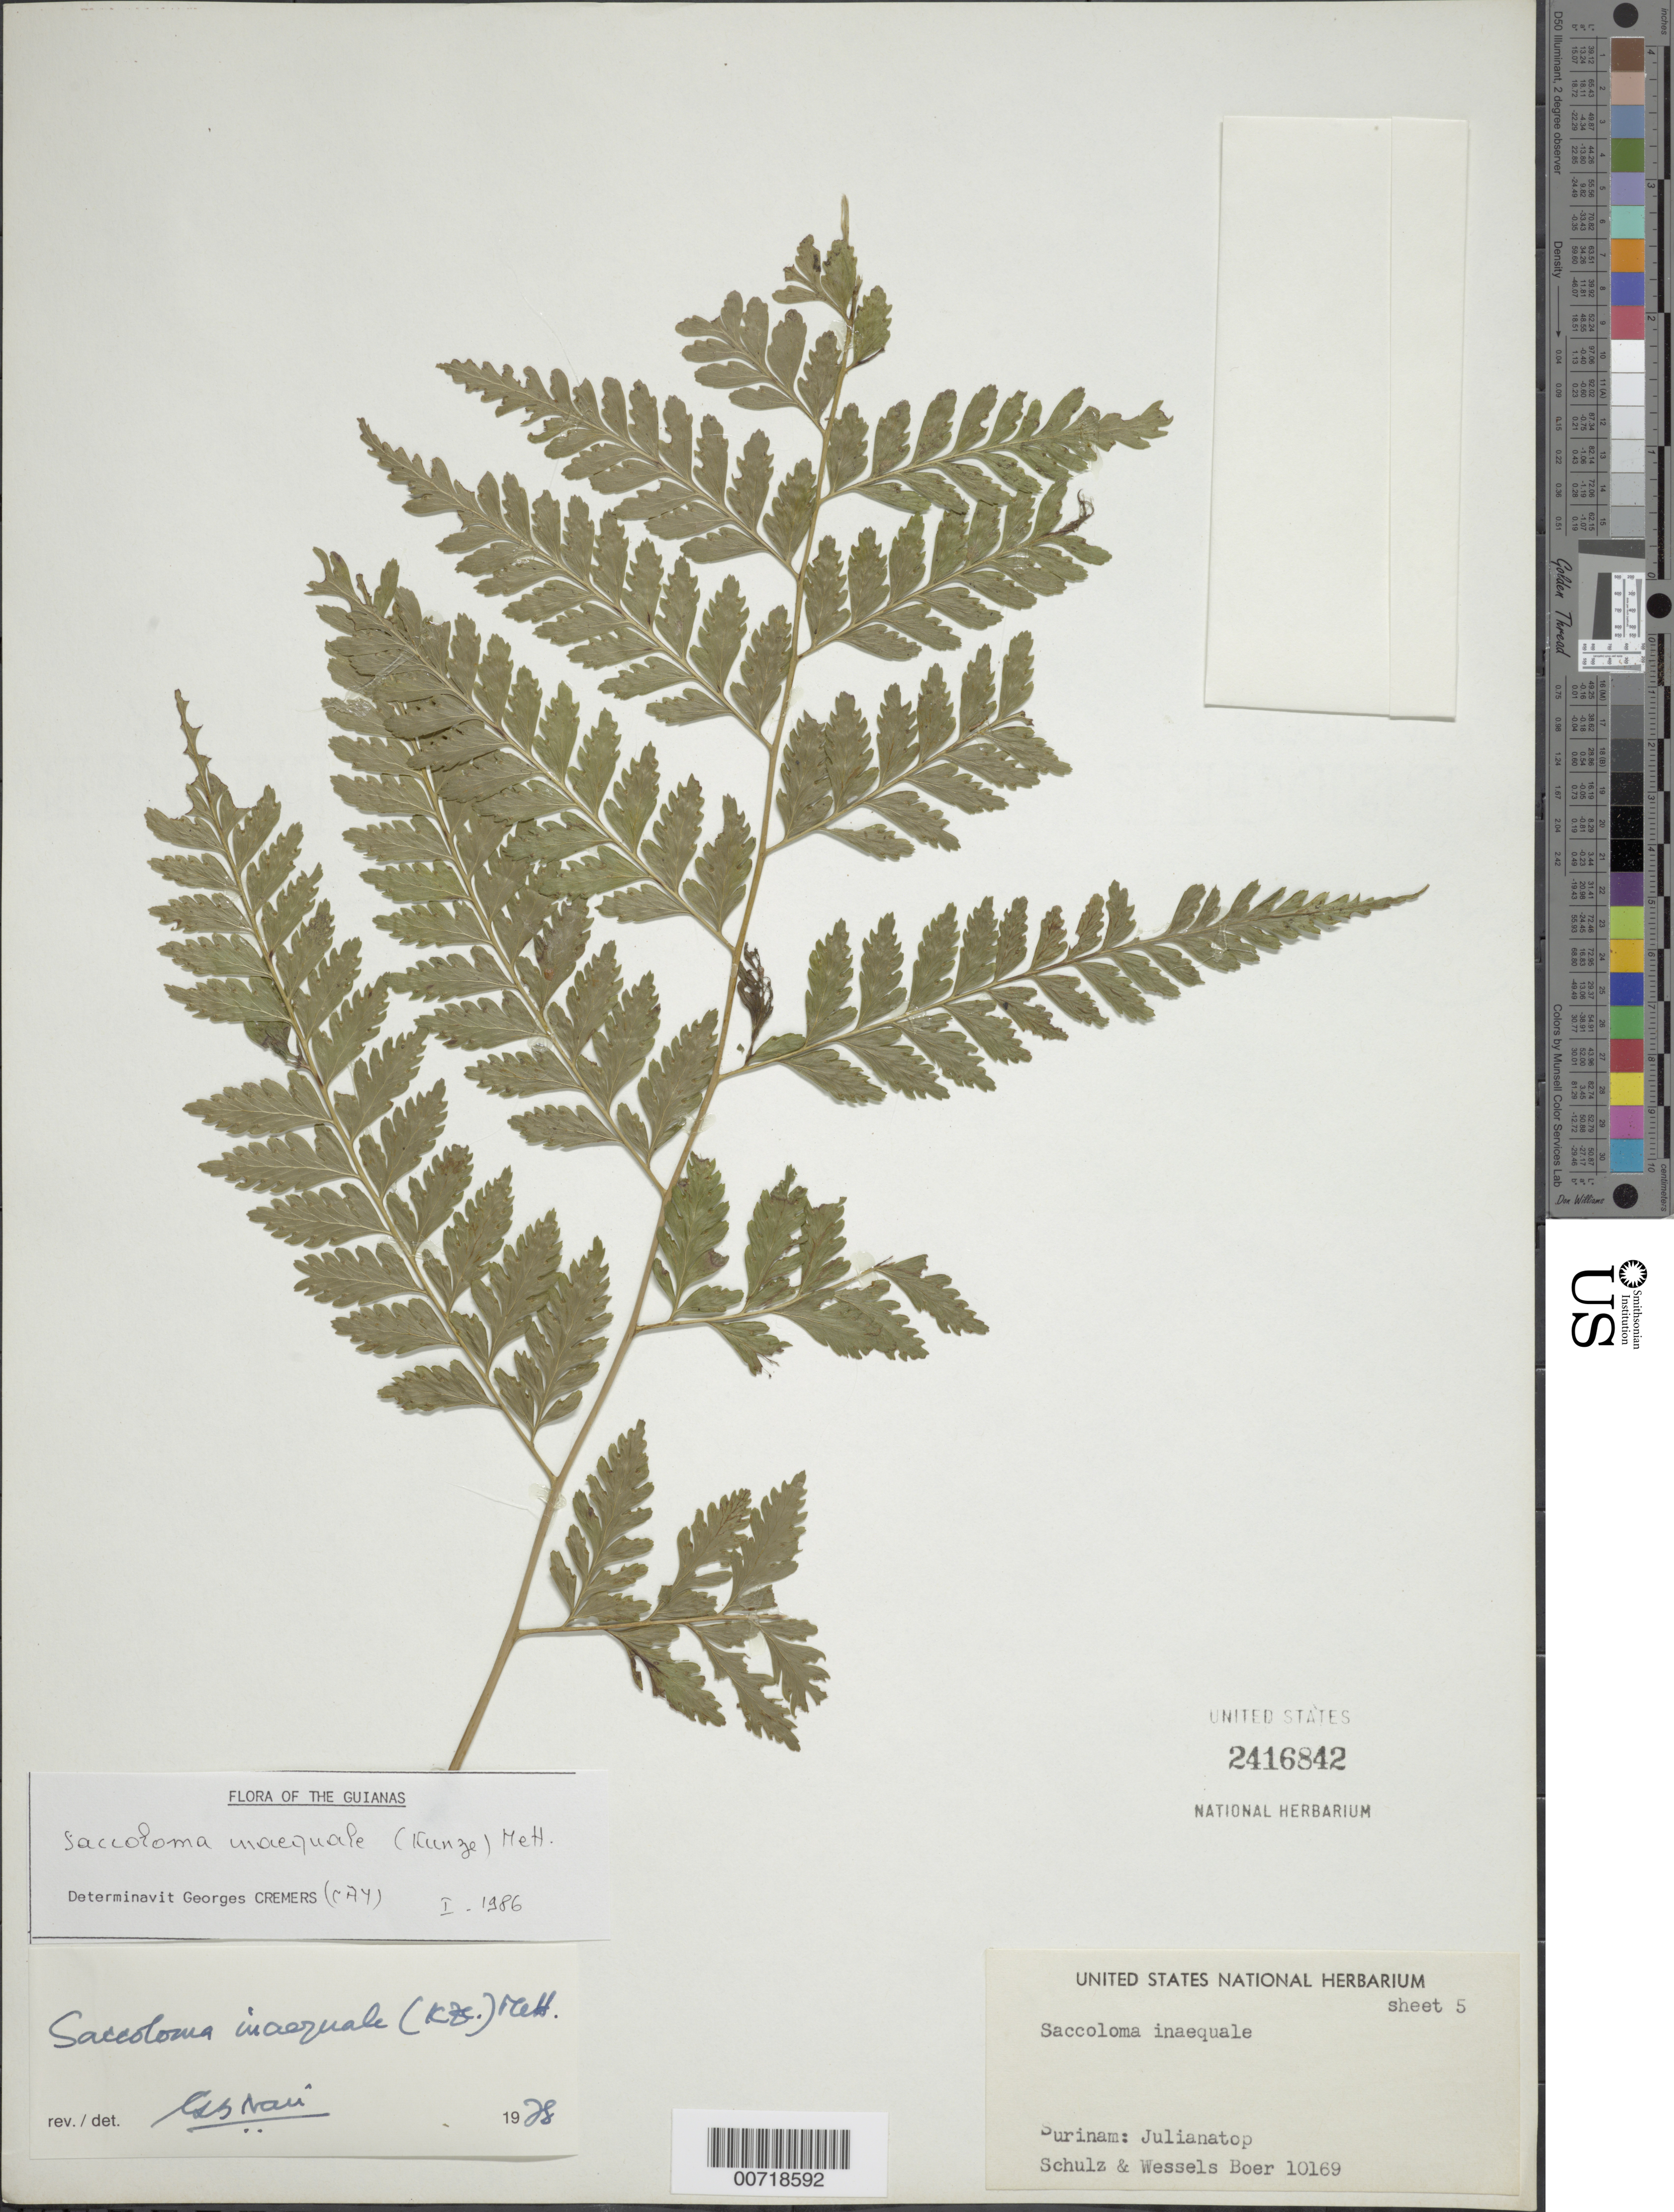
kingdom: Plantae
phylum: Tracheophyta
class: Polypodiopsida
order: Polypodiales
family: Saccolomataceae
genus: Saccoloma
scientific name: Saccoloma inaequale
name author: (Kunze) Mett.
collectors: Schulz, -- & J. G. Wessels Boer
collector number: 10169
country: Suriname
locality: Julianatop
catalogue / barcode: US 2416841